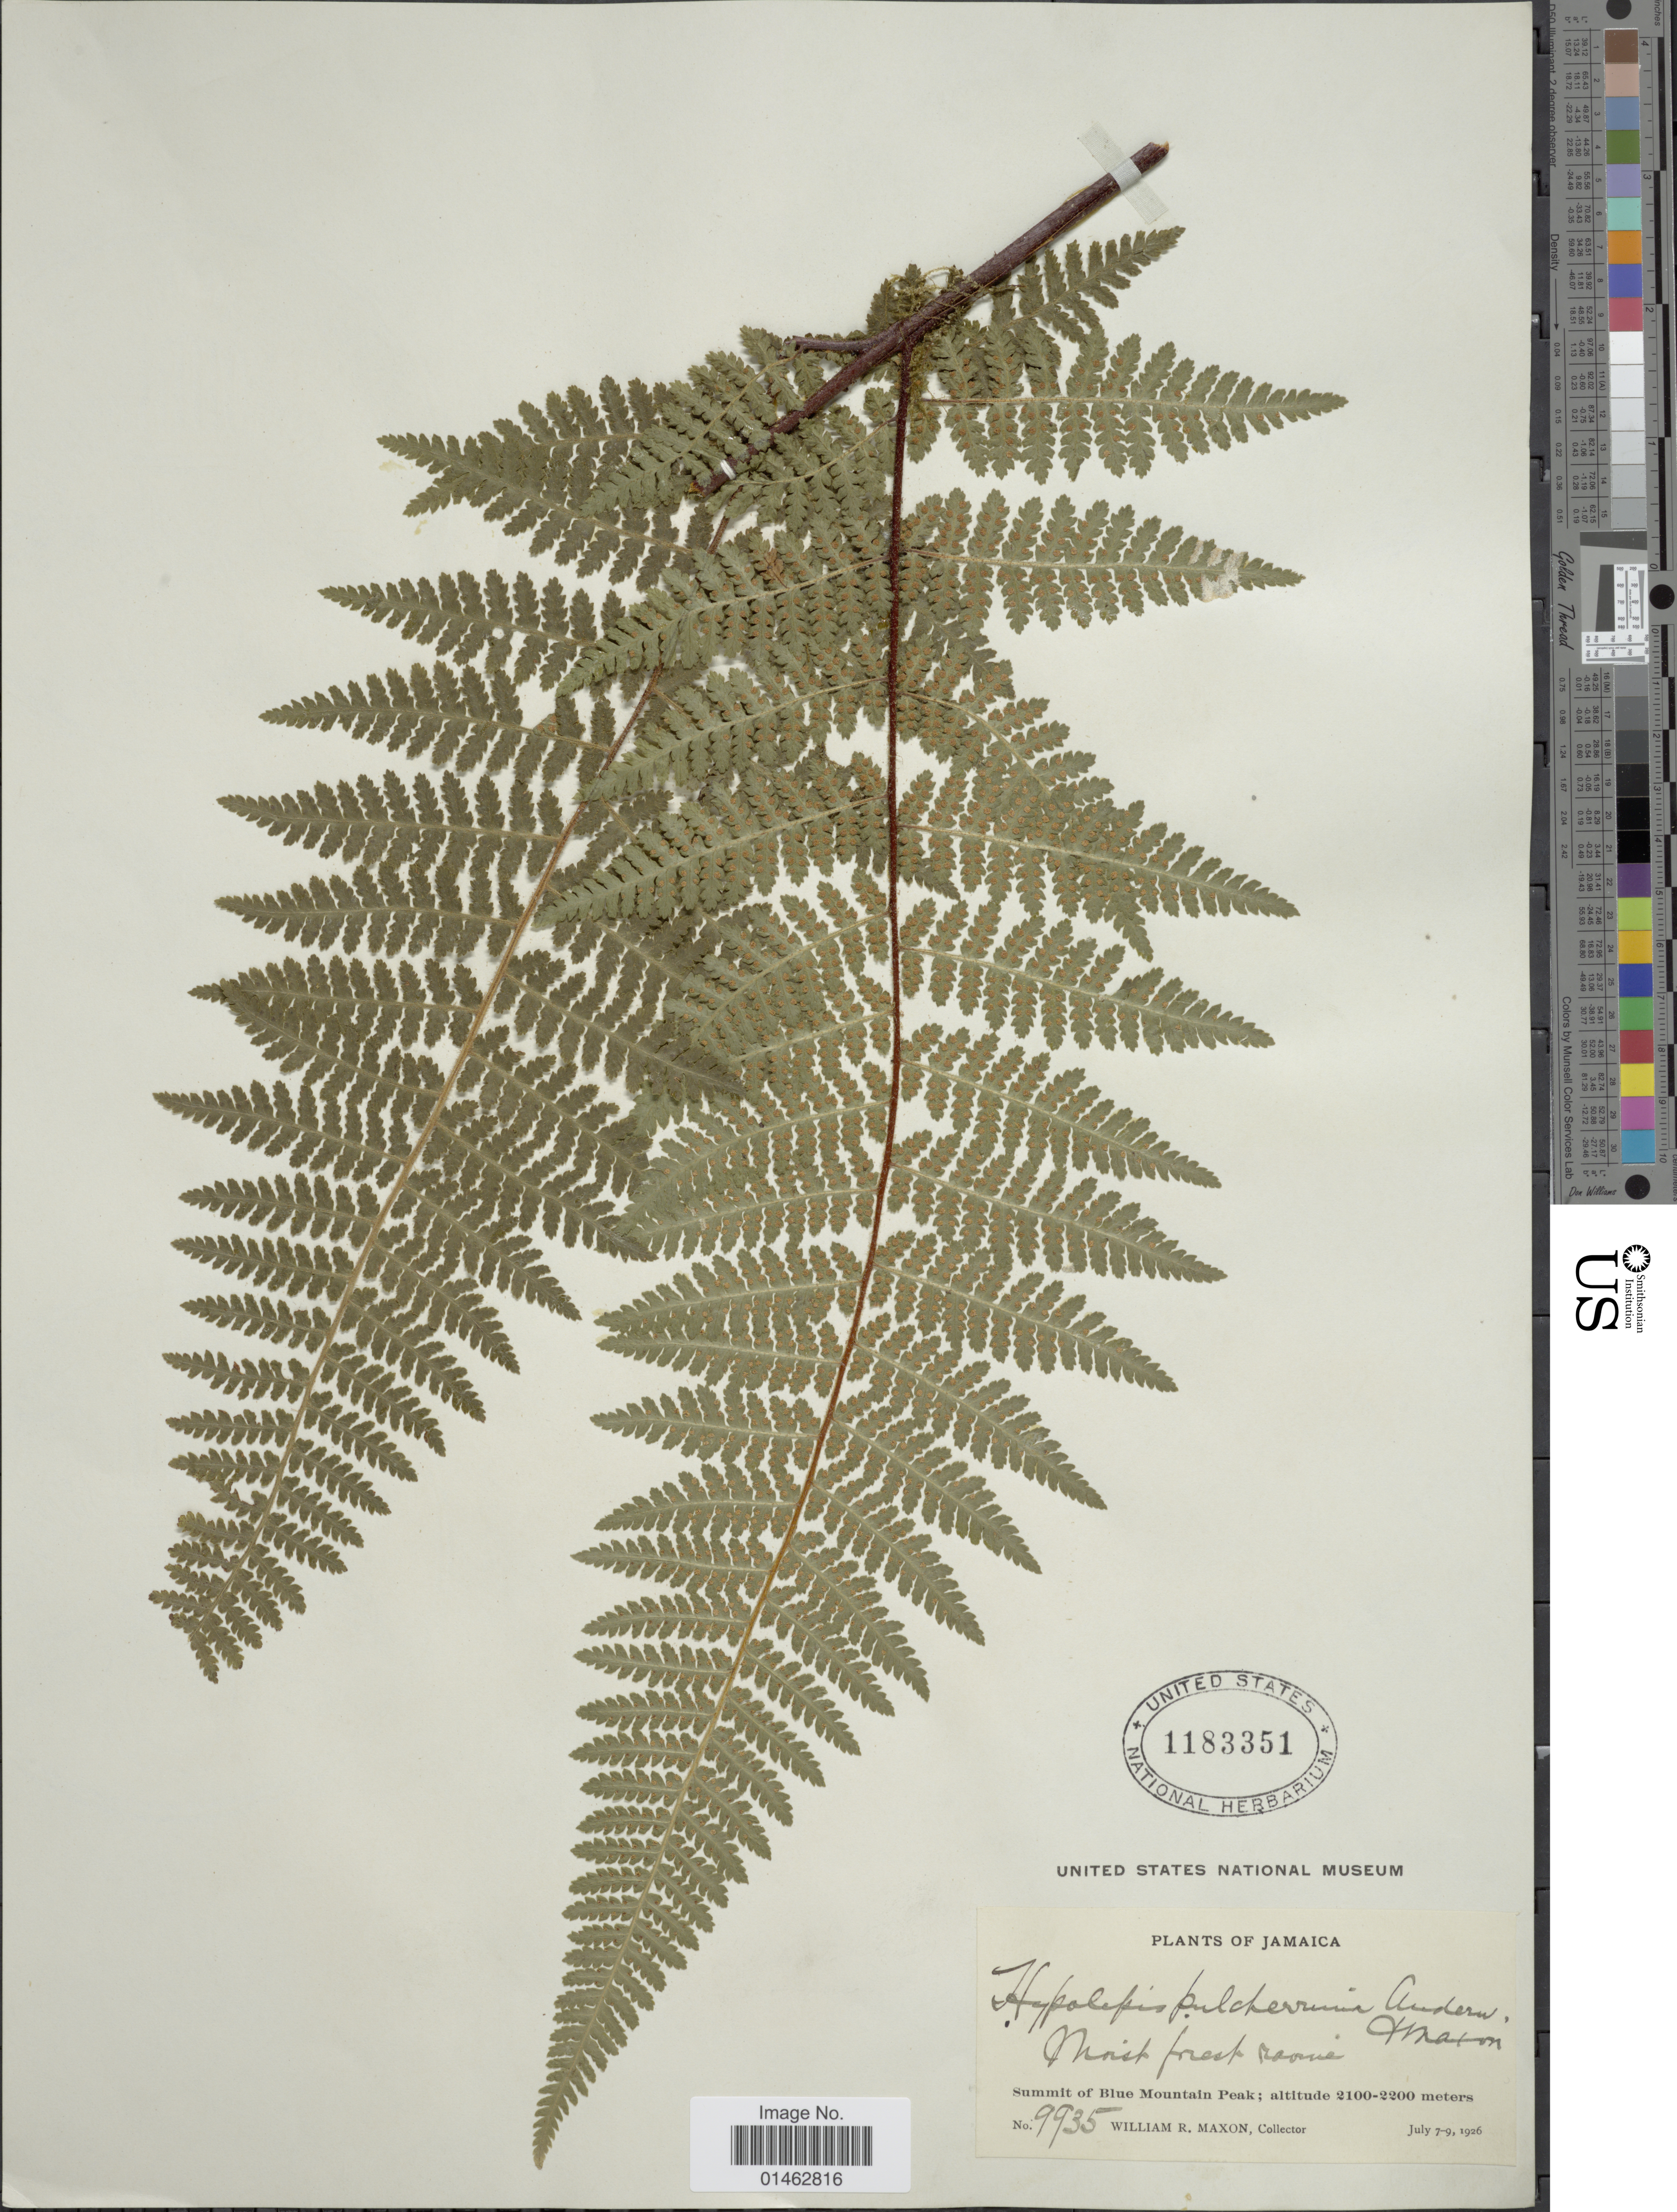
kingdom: Plantae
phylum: Tracheophyta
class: Polypodiopsida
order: Polypodiales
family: Dennstaedtiaceae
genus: Hypolepis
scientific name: Hypolepis pulcherrima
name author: Underw. & Maxon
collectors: W. R. Maxon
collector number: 9935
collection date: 1926-07-07/1926-07-09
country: Jamaica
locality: Summit of Blue Mountain Peak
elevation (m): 2100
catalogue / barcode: US 1183351